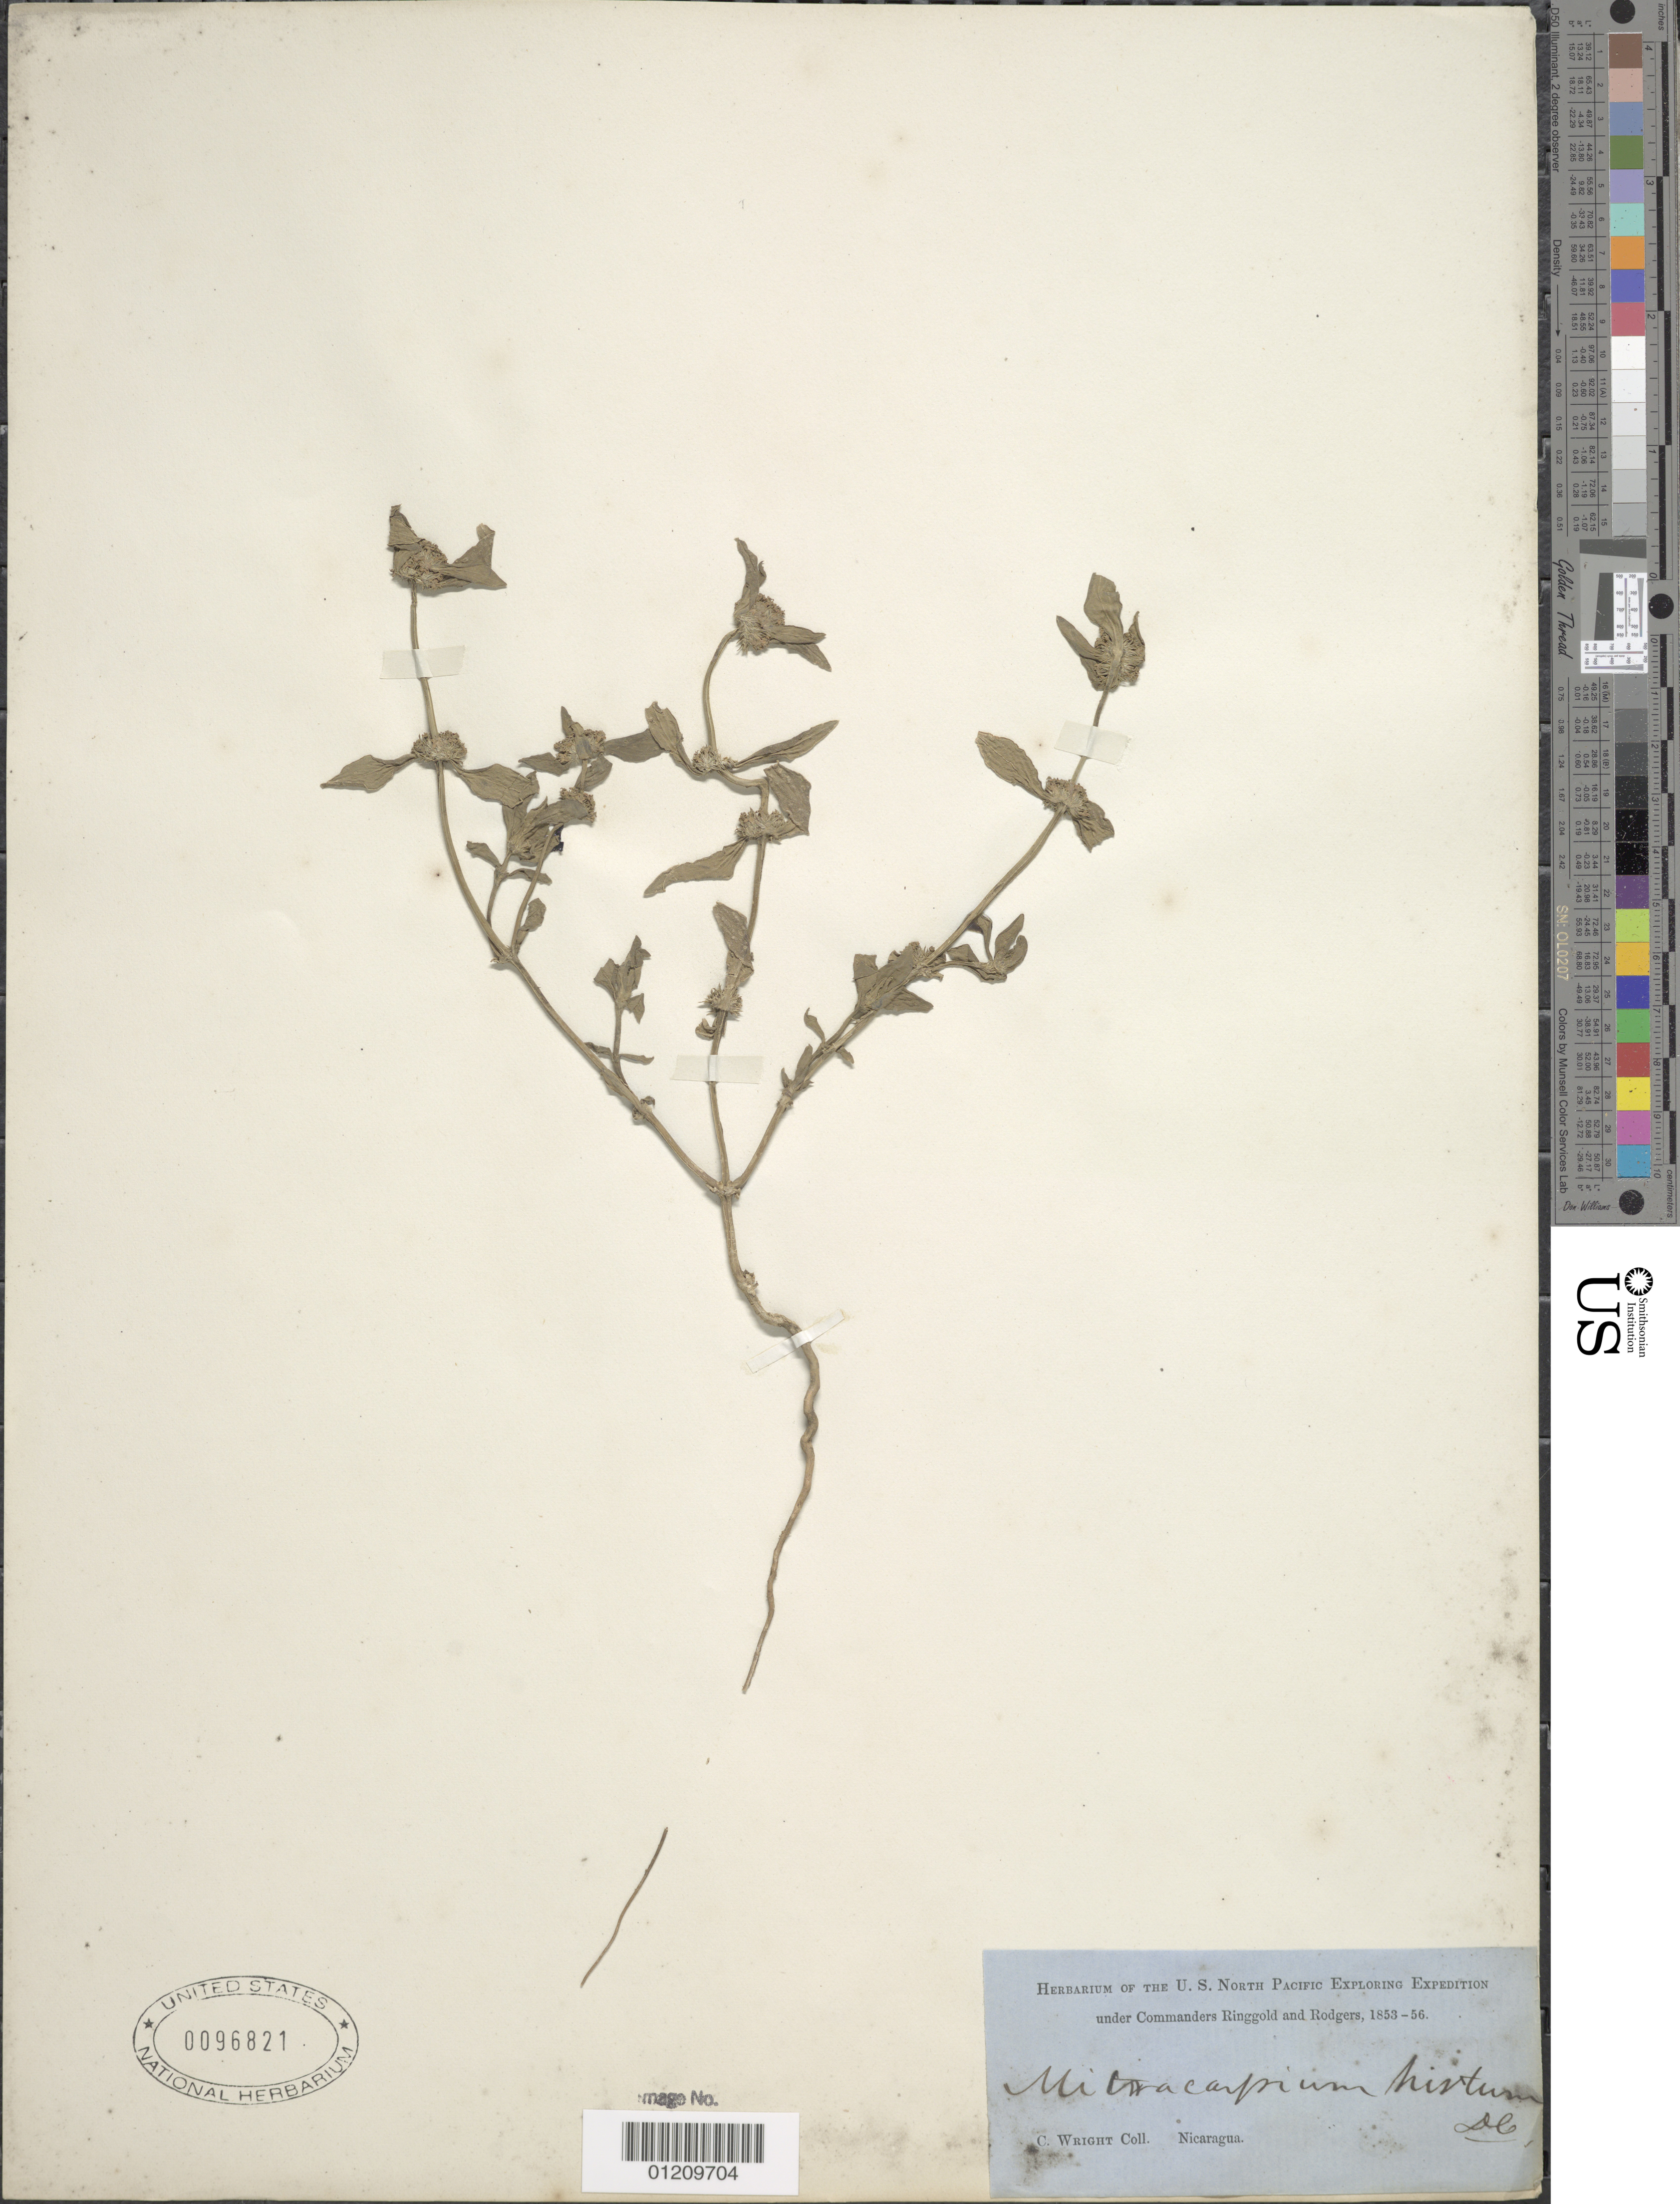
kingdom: Plantae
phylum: Tracheophyta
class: Magnoliopsida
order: Gentianales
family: Rubiaceae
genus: Mitracarpus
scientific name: Mitracarpus hirtus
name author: (L.) DC.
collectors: C. Wright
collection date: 1853/1856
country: Nicaragua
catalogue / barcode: US 96821